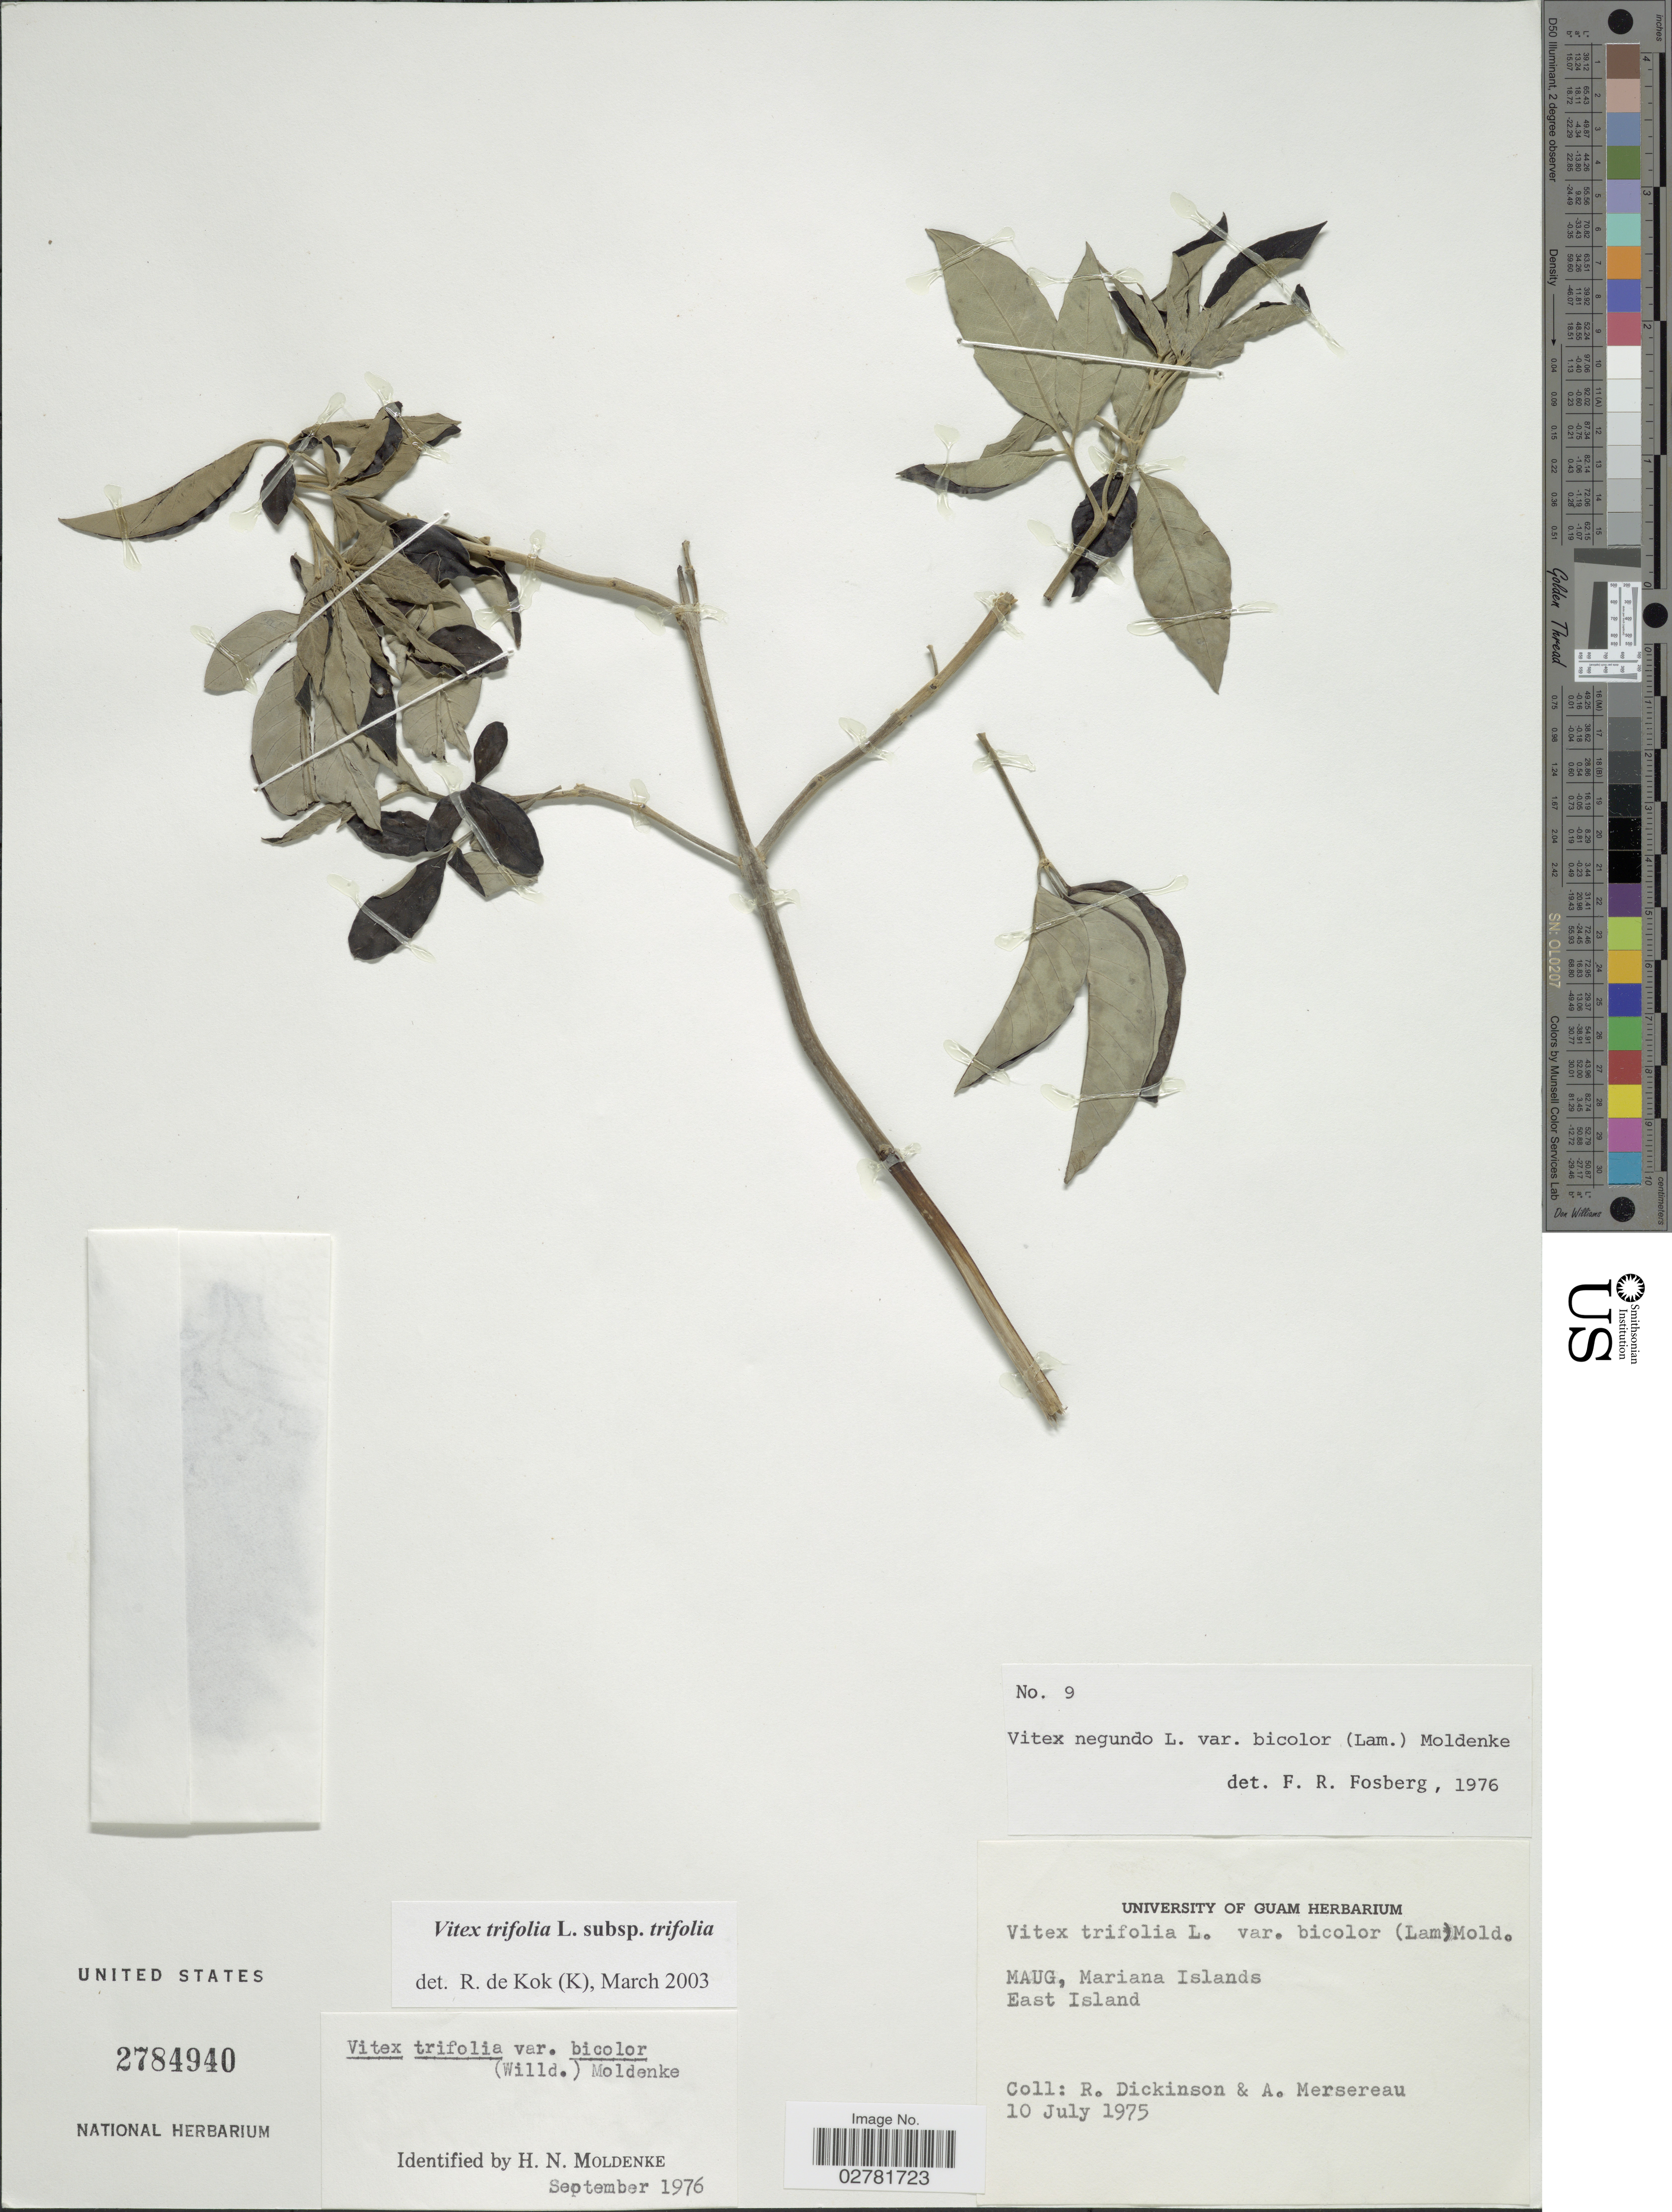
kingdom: Plantae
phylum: Tracheophyta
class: Magnoliopsida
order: Lamiales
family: Lamiaceae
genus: Vitex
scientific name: Vitex trifolia var. trifolia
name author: L.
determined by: Kok, R. de, (K)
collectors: R. Dickinson & A. Mersereau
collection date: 1975-07-10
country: Northern Mariana Islands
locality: Maug, Mariana Islands. East Island.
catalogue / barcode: US 2784940